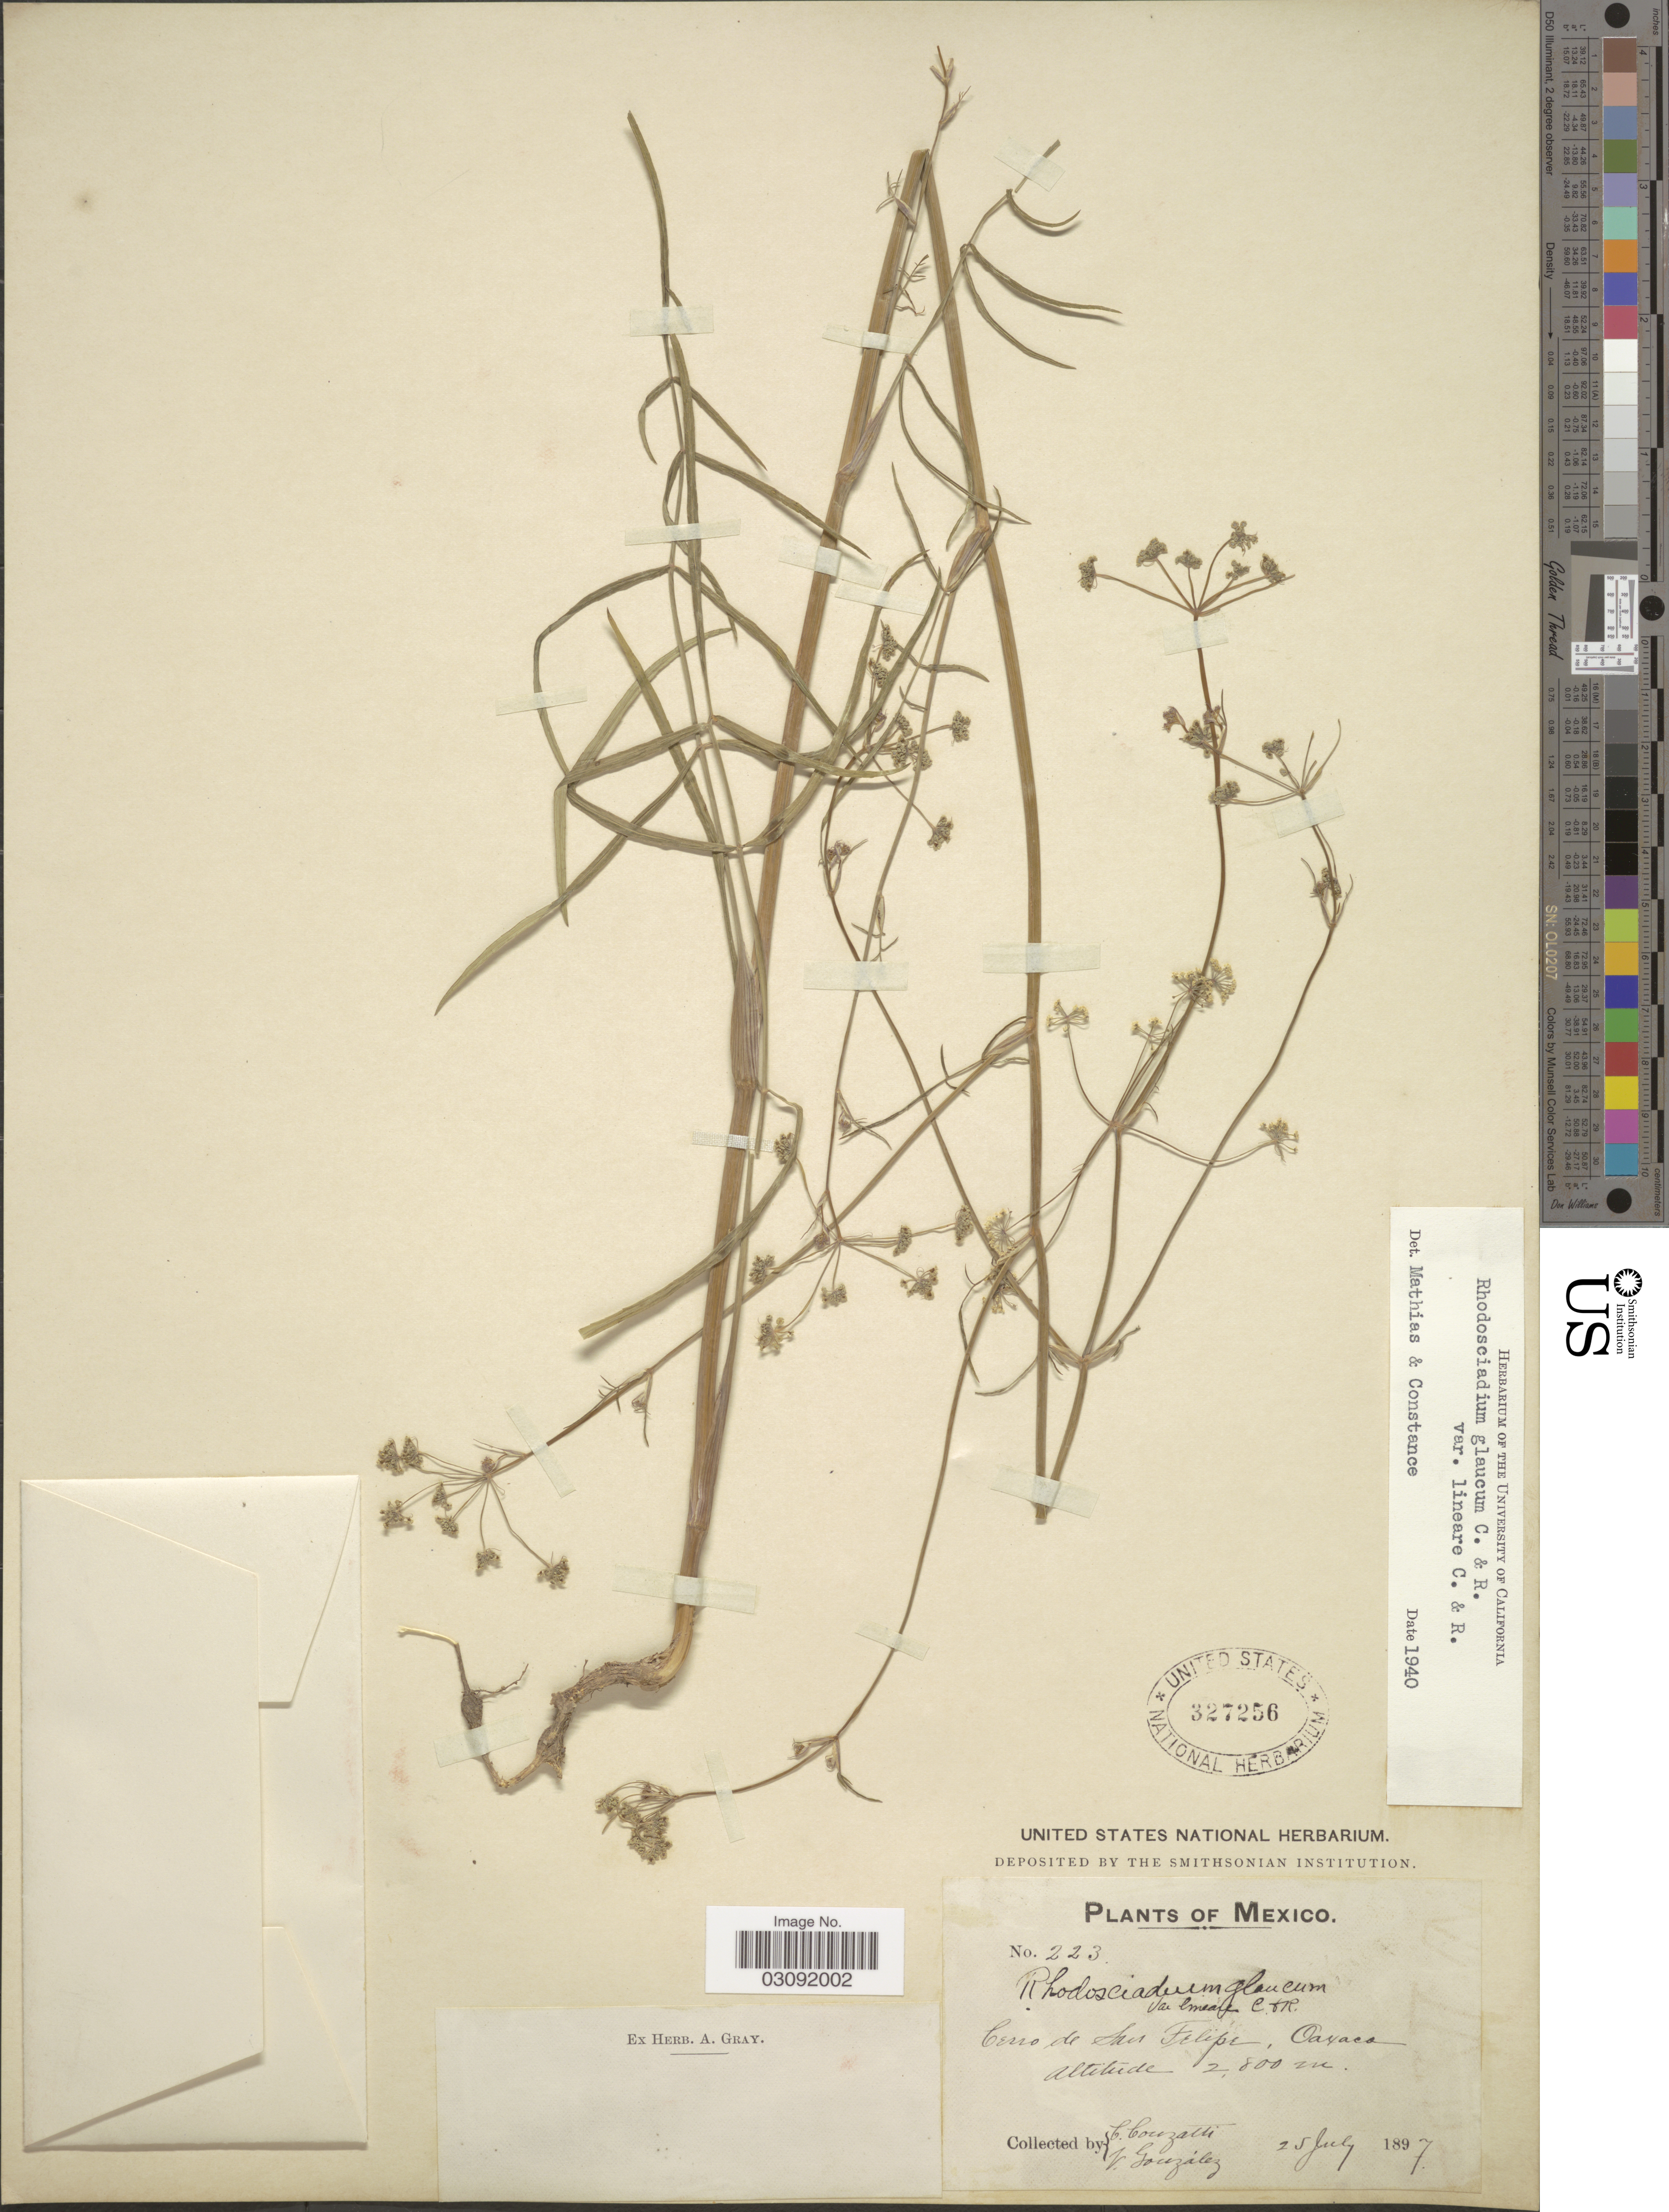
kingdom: Plantae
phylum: Tracheophyta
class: Magnoliopsida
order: Apiales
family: Apiaceae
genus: Rhodosciadium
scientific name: Rhodosciadium glaucum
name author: J.M. Coult. & Rose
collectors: C. Conzatti & V. Gonzalez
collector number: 223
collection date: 1897-07-25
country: Mexico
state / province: Oaxaca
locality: Cerro de San Felipe.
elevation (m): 2800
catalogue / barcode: US 327256